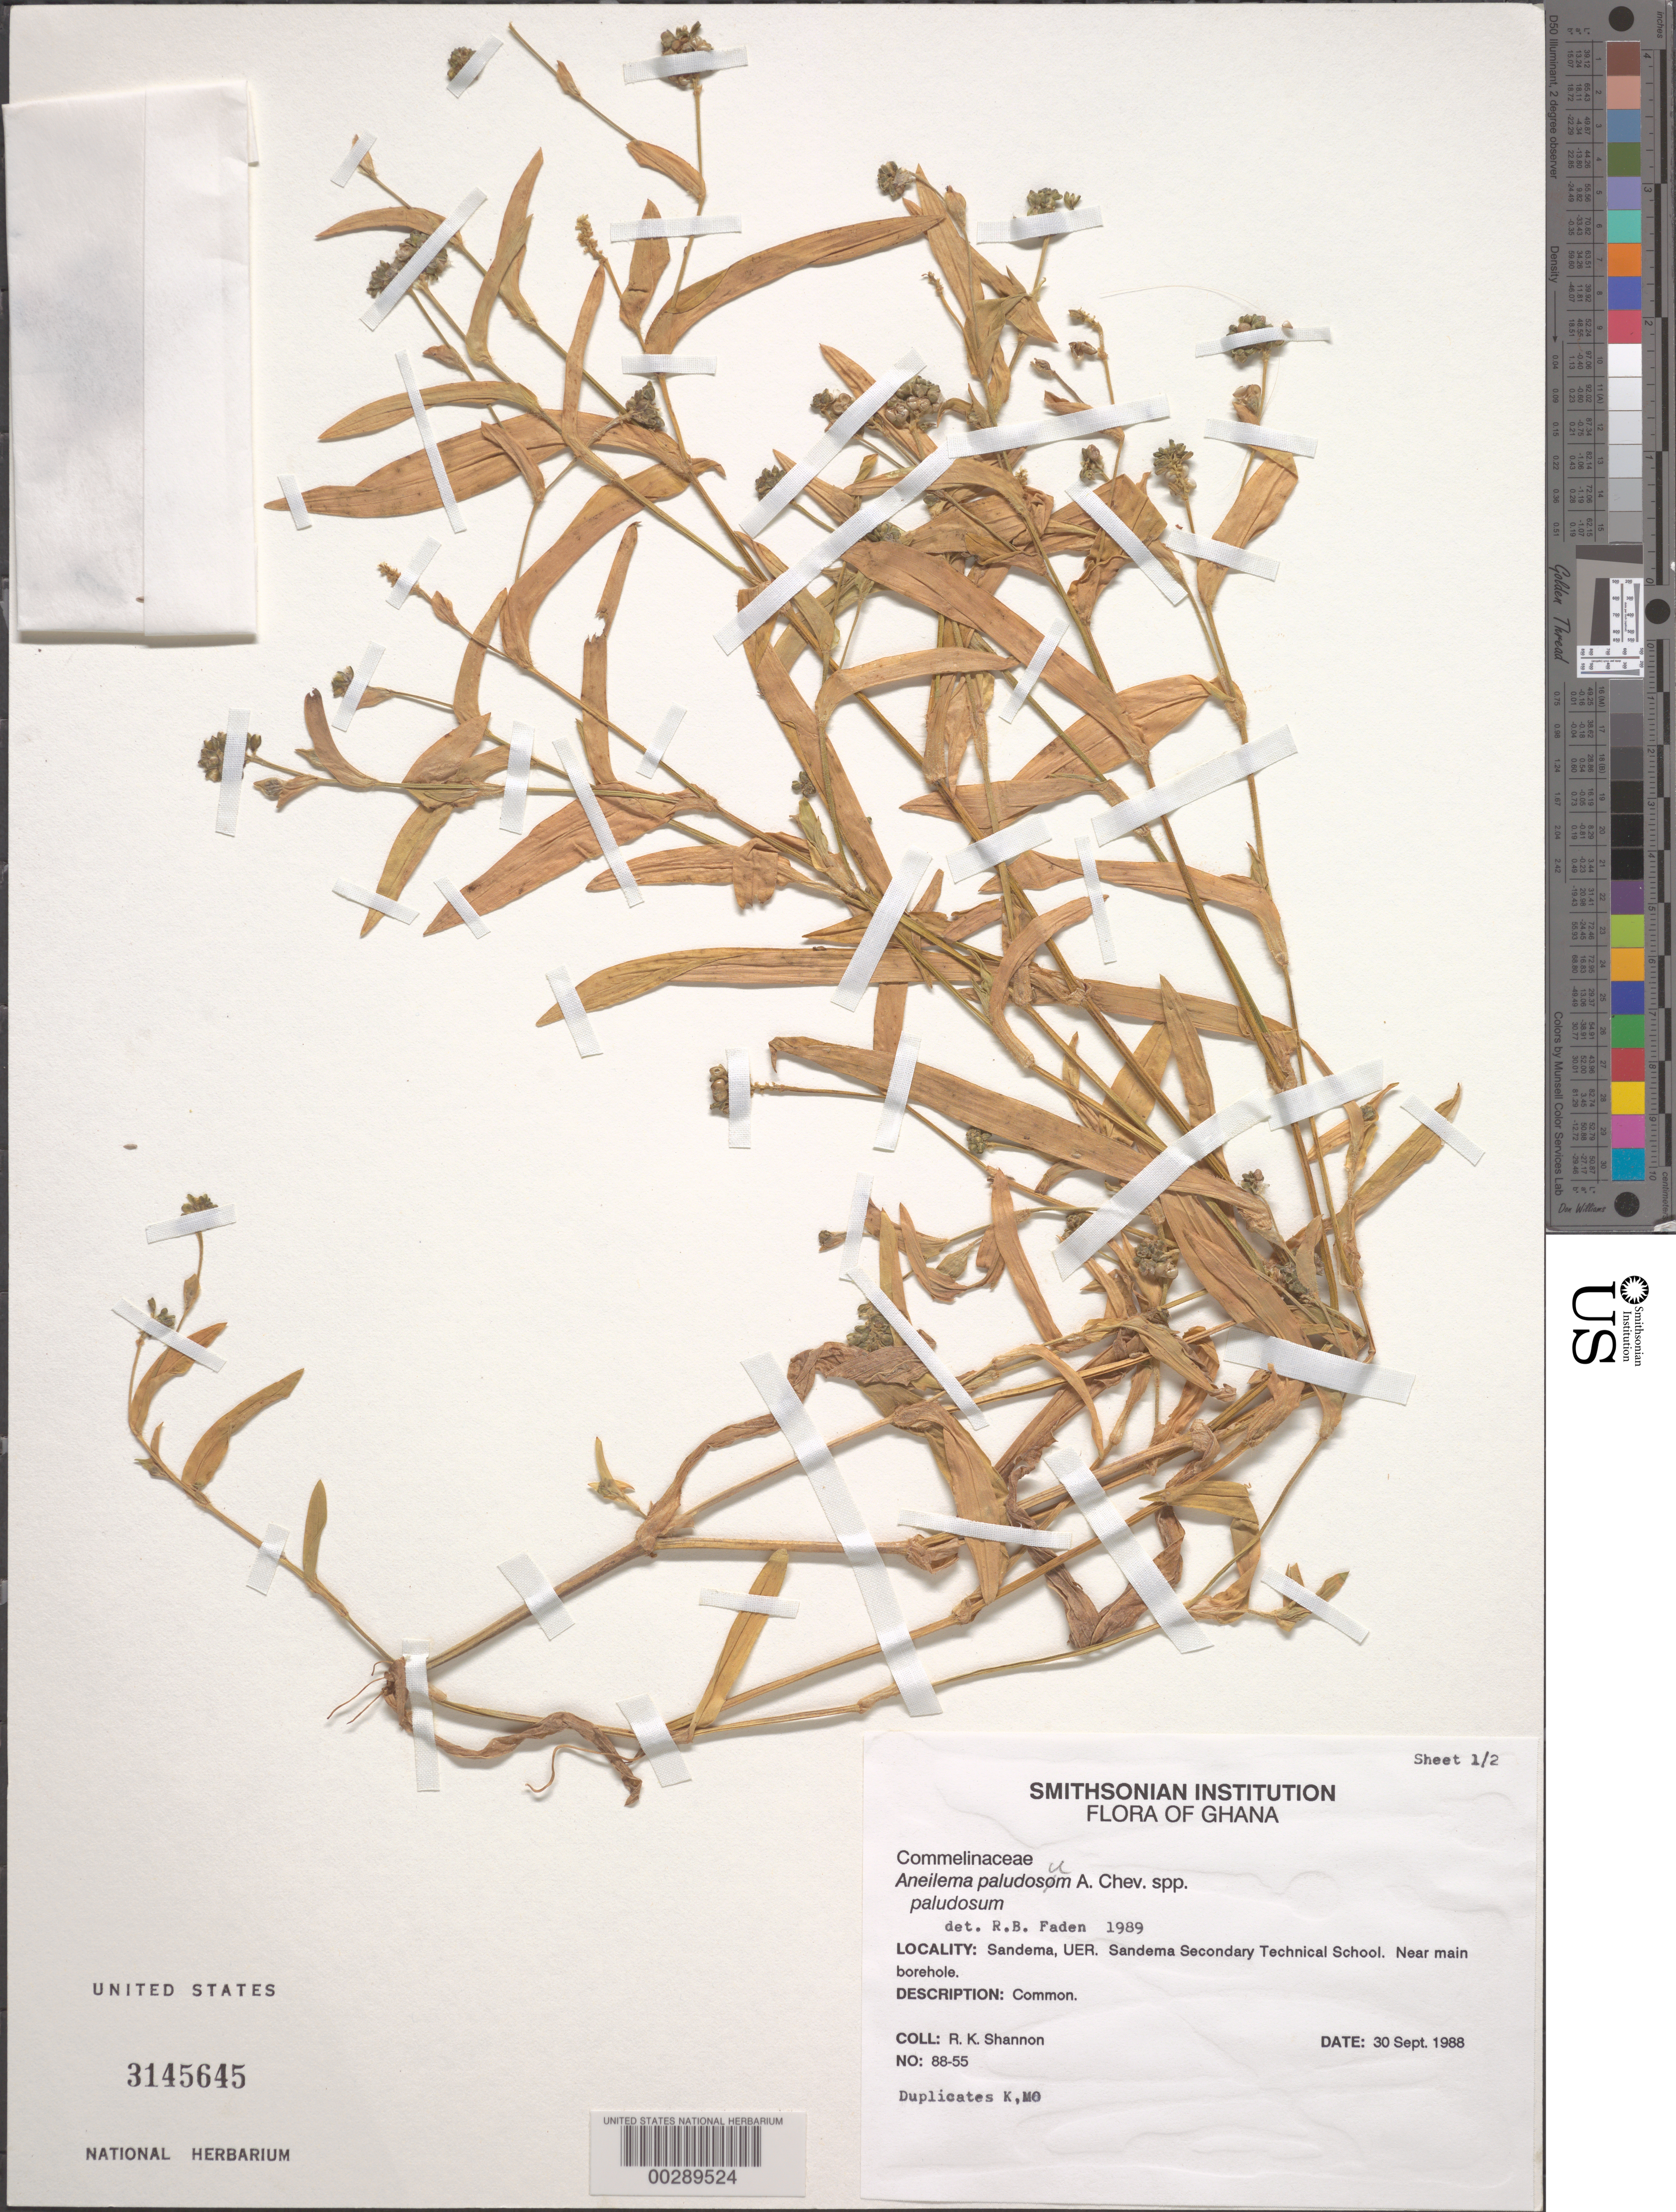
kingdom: Plantae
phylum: Tracheophyta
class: Liliopsida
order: Commelinales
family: Commelinaceae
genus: Aneilema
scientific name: Aneilema paludosum subsp. paludosum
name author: A. Chev.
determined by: Faden, Robert B., (US), Smithsonian Institution - National Museum of Natural History (UNITED STATES)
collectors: R. Shannon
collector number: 88-55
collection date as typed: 30 Sep 1988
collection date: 1988-09-30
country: Ghana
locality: Sandema, uer. sandema secondary technical school.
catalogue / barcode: US 3145645